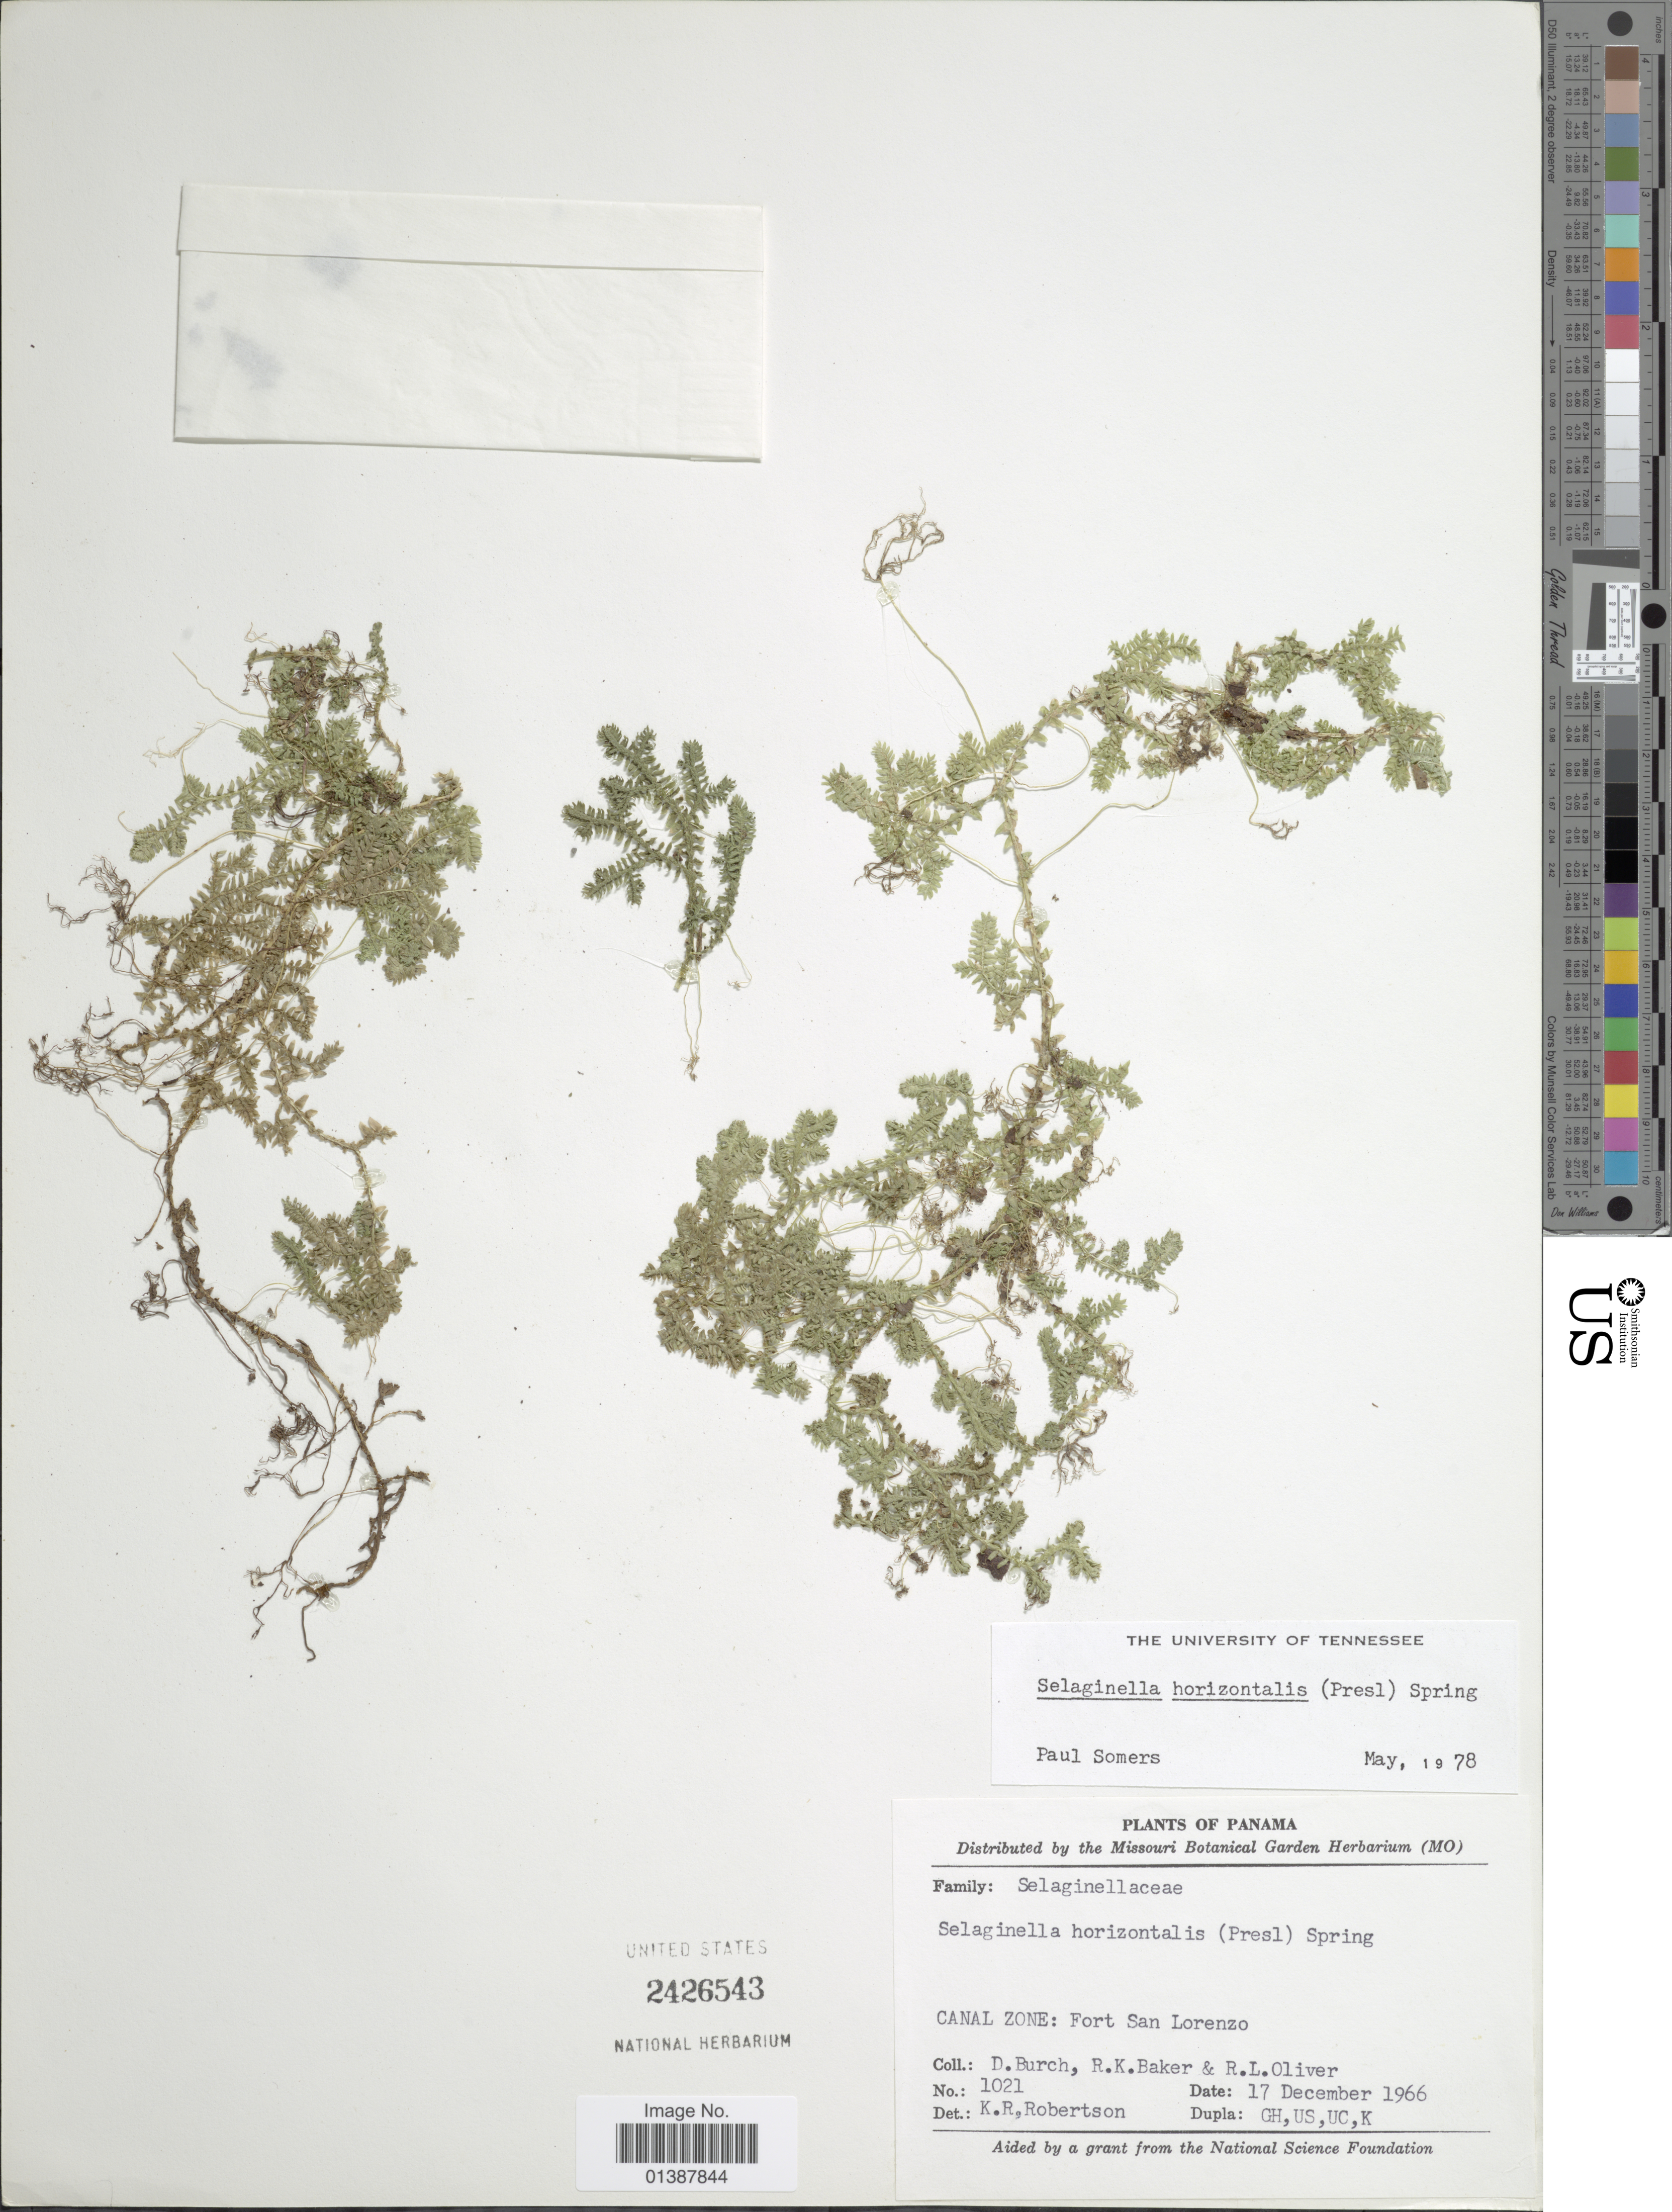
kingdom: Plantae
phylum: Tracheophyta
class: Lycopodiopsida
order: Selaginellales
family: Selaginellaceae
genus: Selaginella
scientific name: Selaginella horizontalis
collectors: D. Burch, R. K. Baker & R. Oliver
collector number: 1021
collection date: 1966-12-17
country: Panama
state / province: Colón / Panamá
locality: Canal zone: Fort San Lorenzo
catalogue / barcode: US 2426543